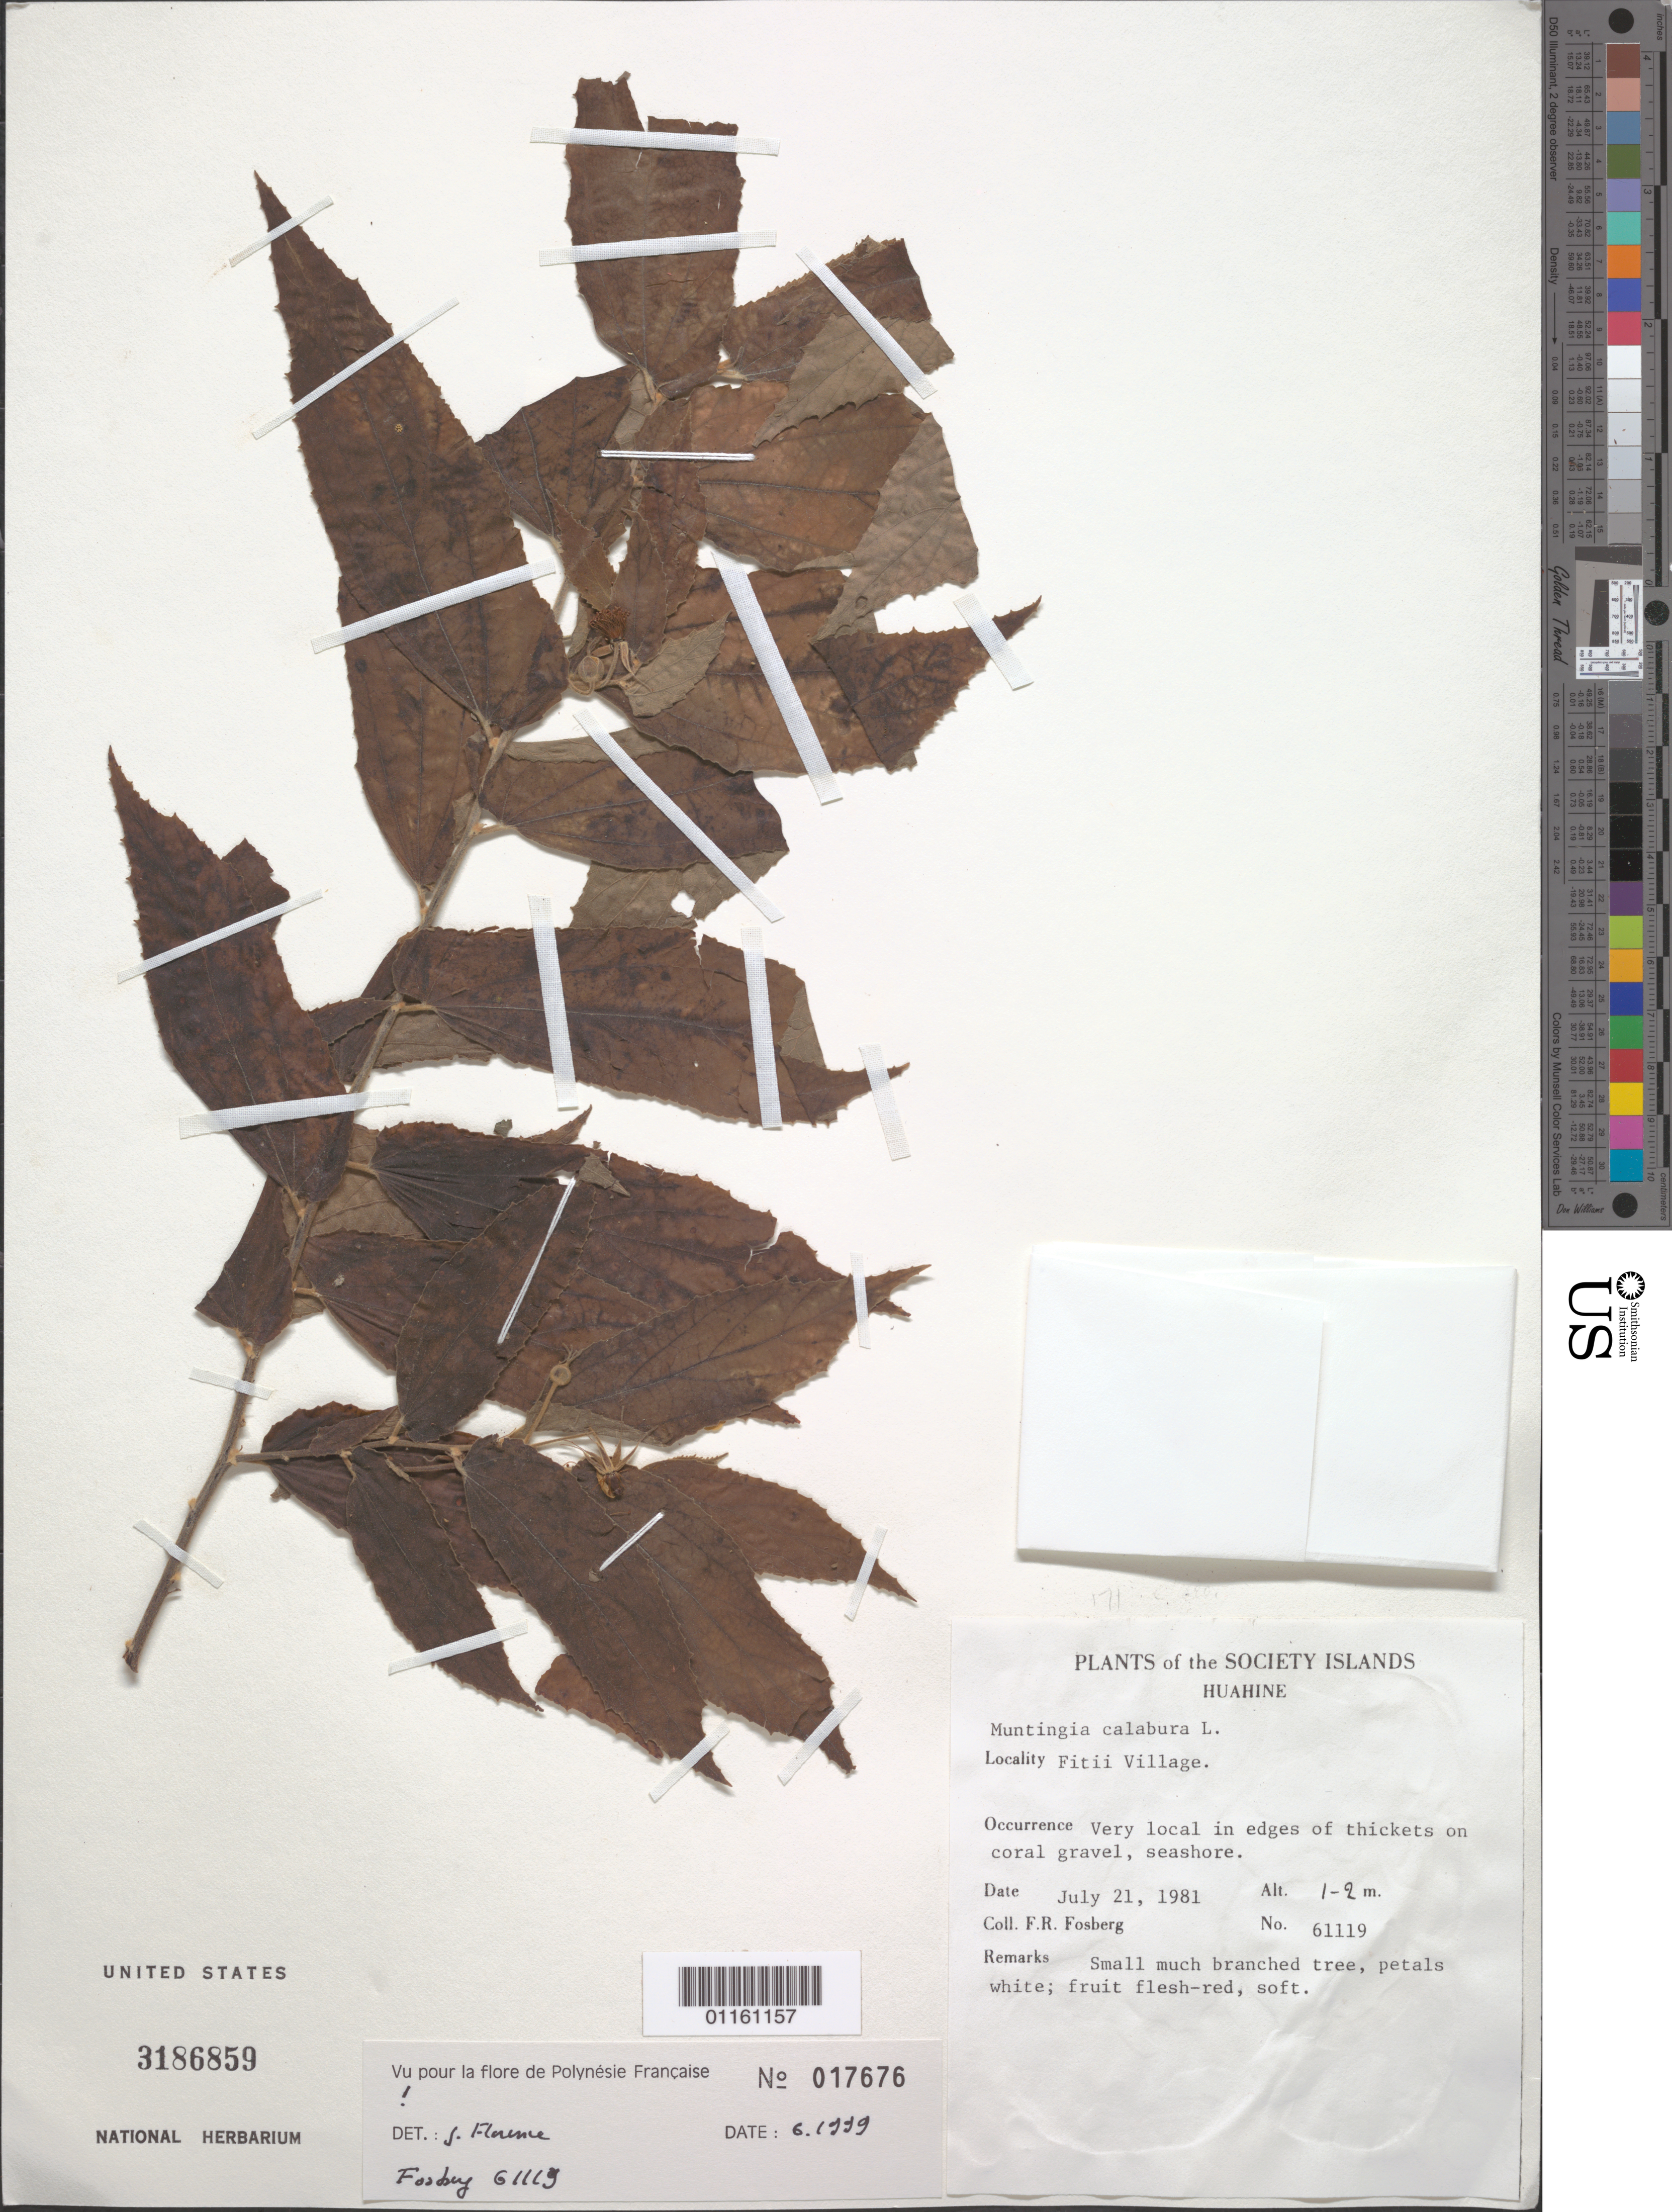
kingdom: Plantae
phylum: Tracheophyta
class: Magnoliopsida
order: Malvales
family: Muntingiaceae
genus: Muntingia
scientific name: Muntingia calabura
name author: L.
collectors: F. R. Fosberg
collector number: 61119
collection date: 1981-07-21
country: French Polynesia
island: Huahine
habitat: In edges of thickets on coral gravel, seashore.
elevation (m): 1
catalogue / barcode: US 3186859